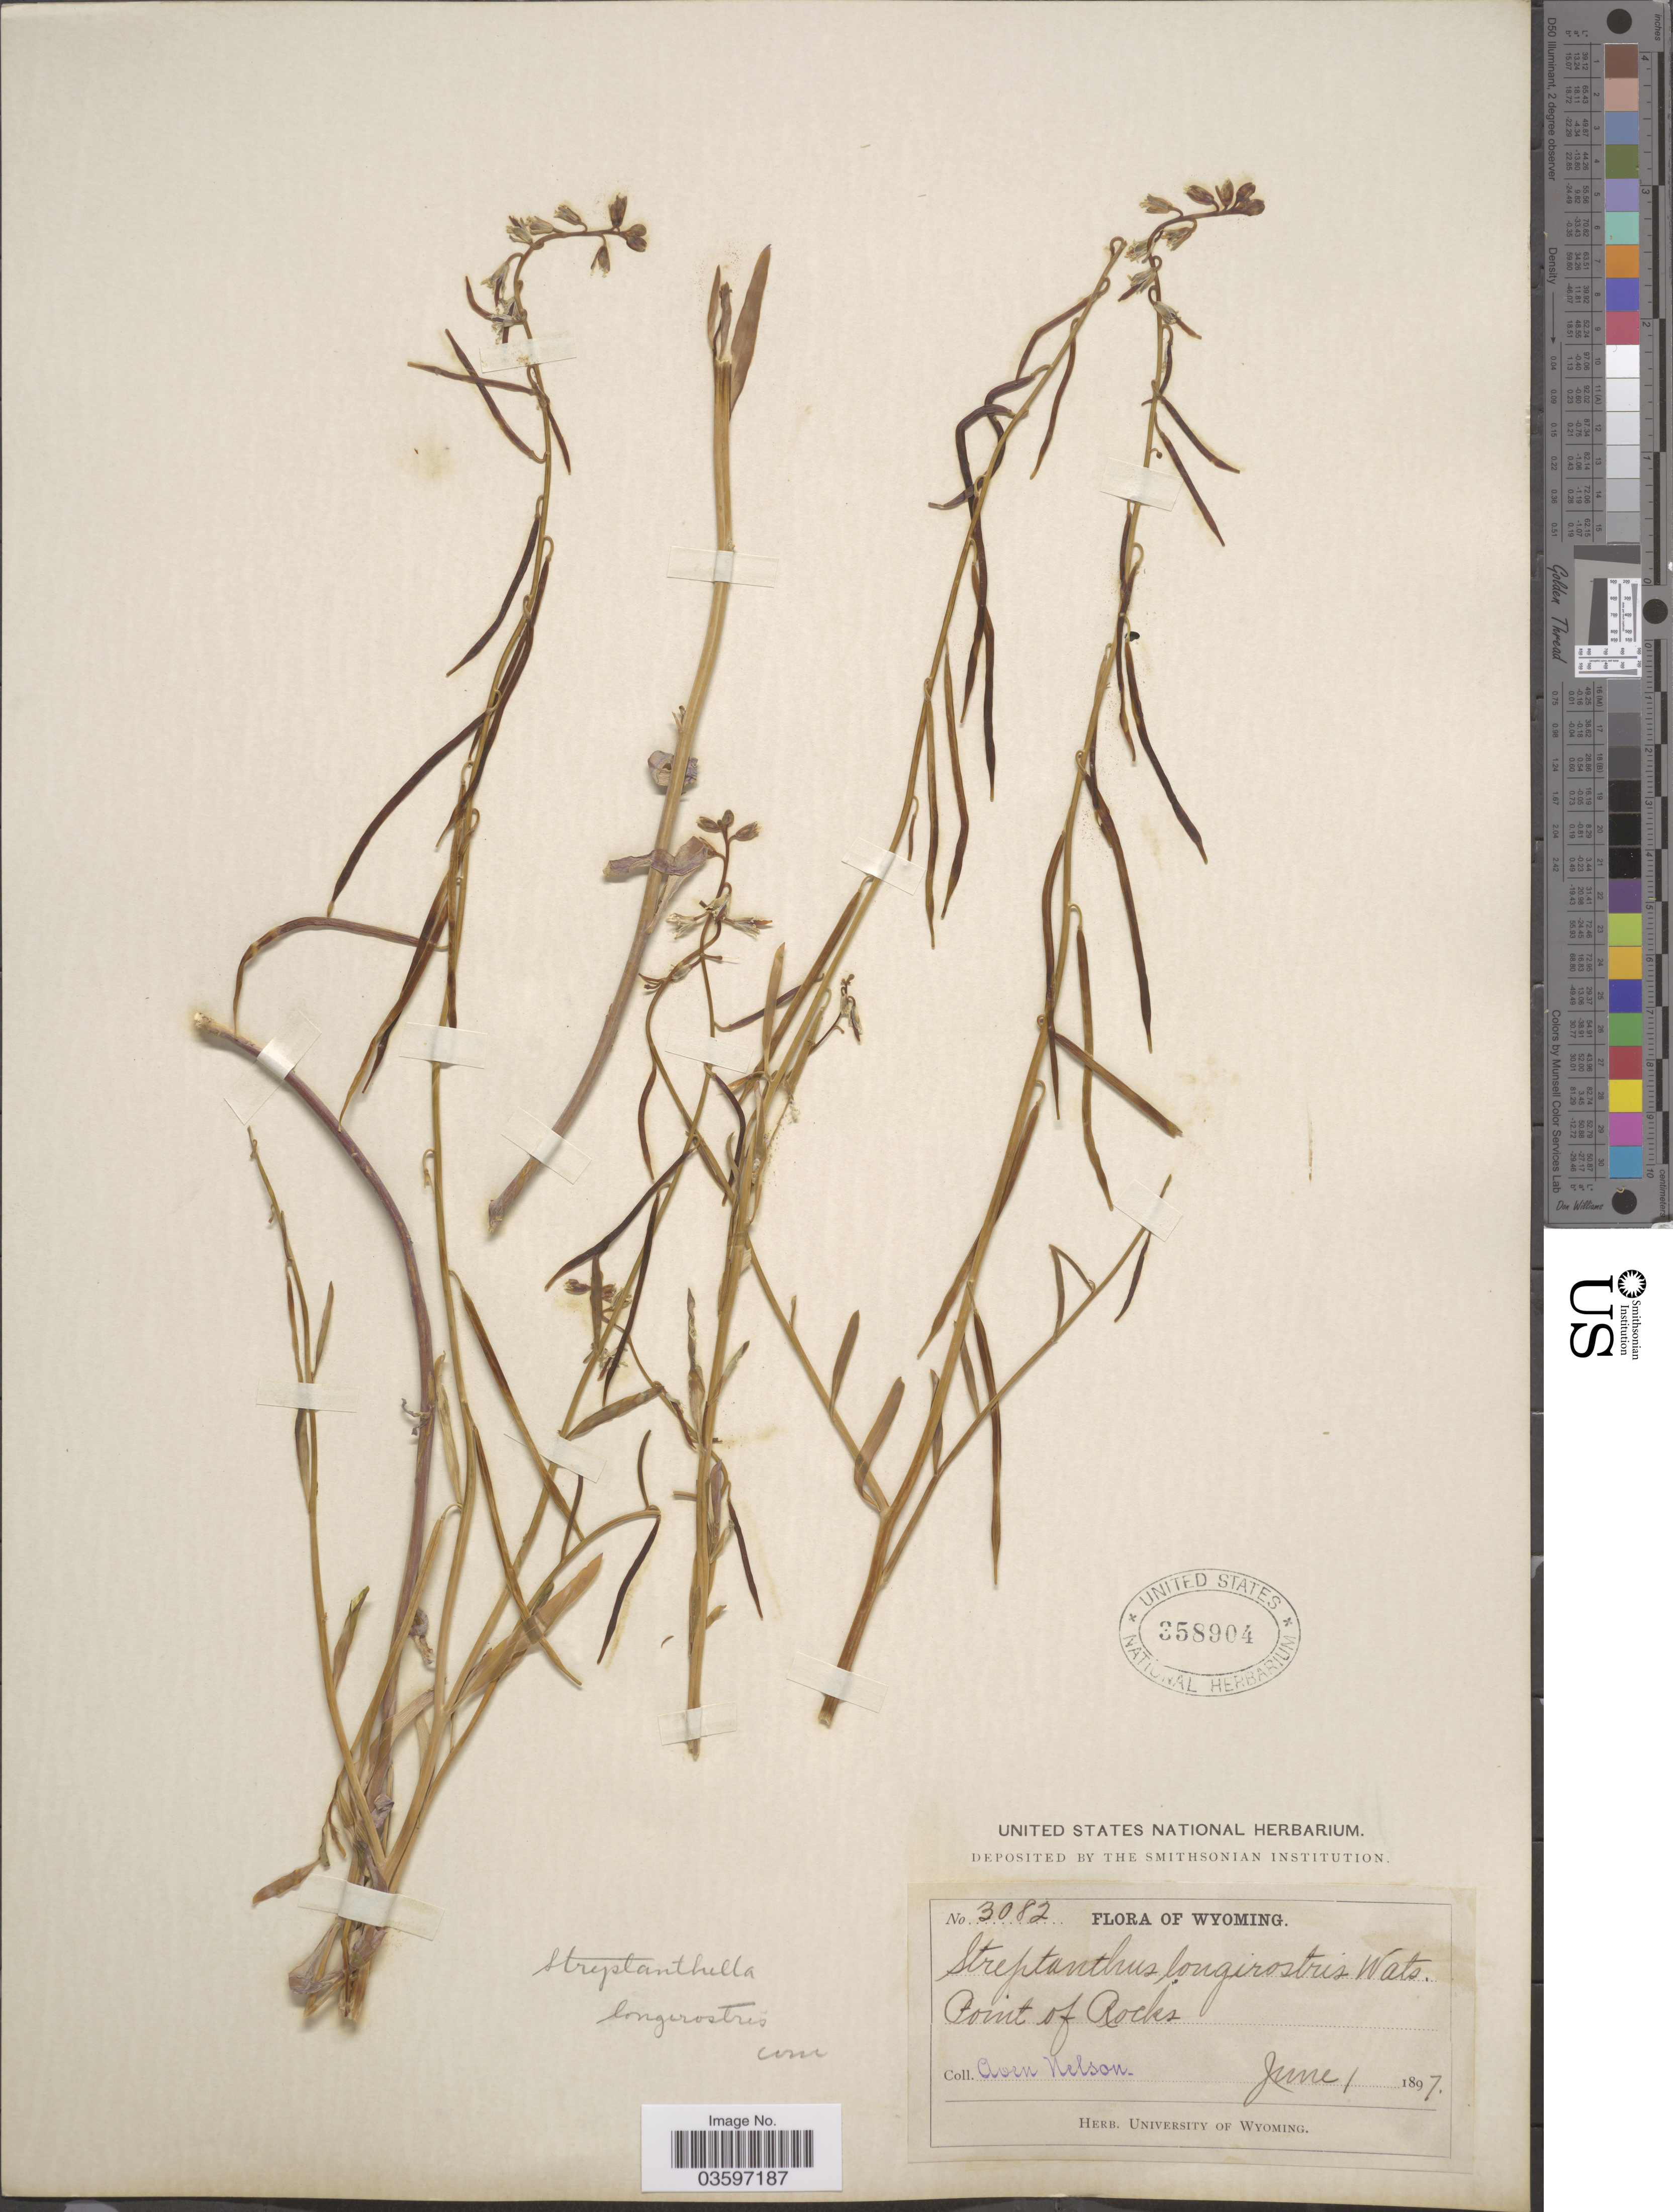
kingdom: Plantae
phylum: Tracheophyta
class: Magnoliopsida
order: Brassicales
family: Brassicaceae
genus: Streptanthella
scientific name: Streptanthella longirostris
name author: (S. Watson) Rydb.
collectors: A. Nelson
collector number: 3082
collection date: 1897-06-01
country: United States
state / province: Wyoming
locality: Point of Rocks.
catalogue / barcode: US 358904